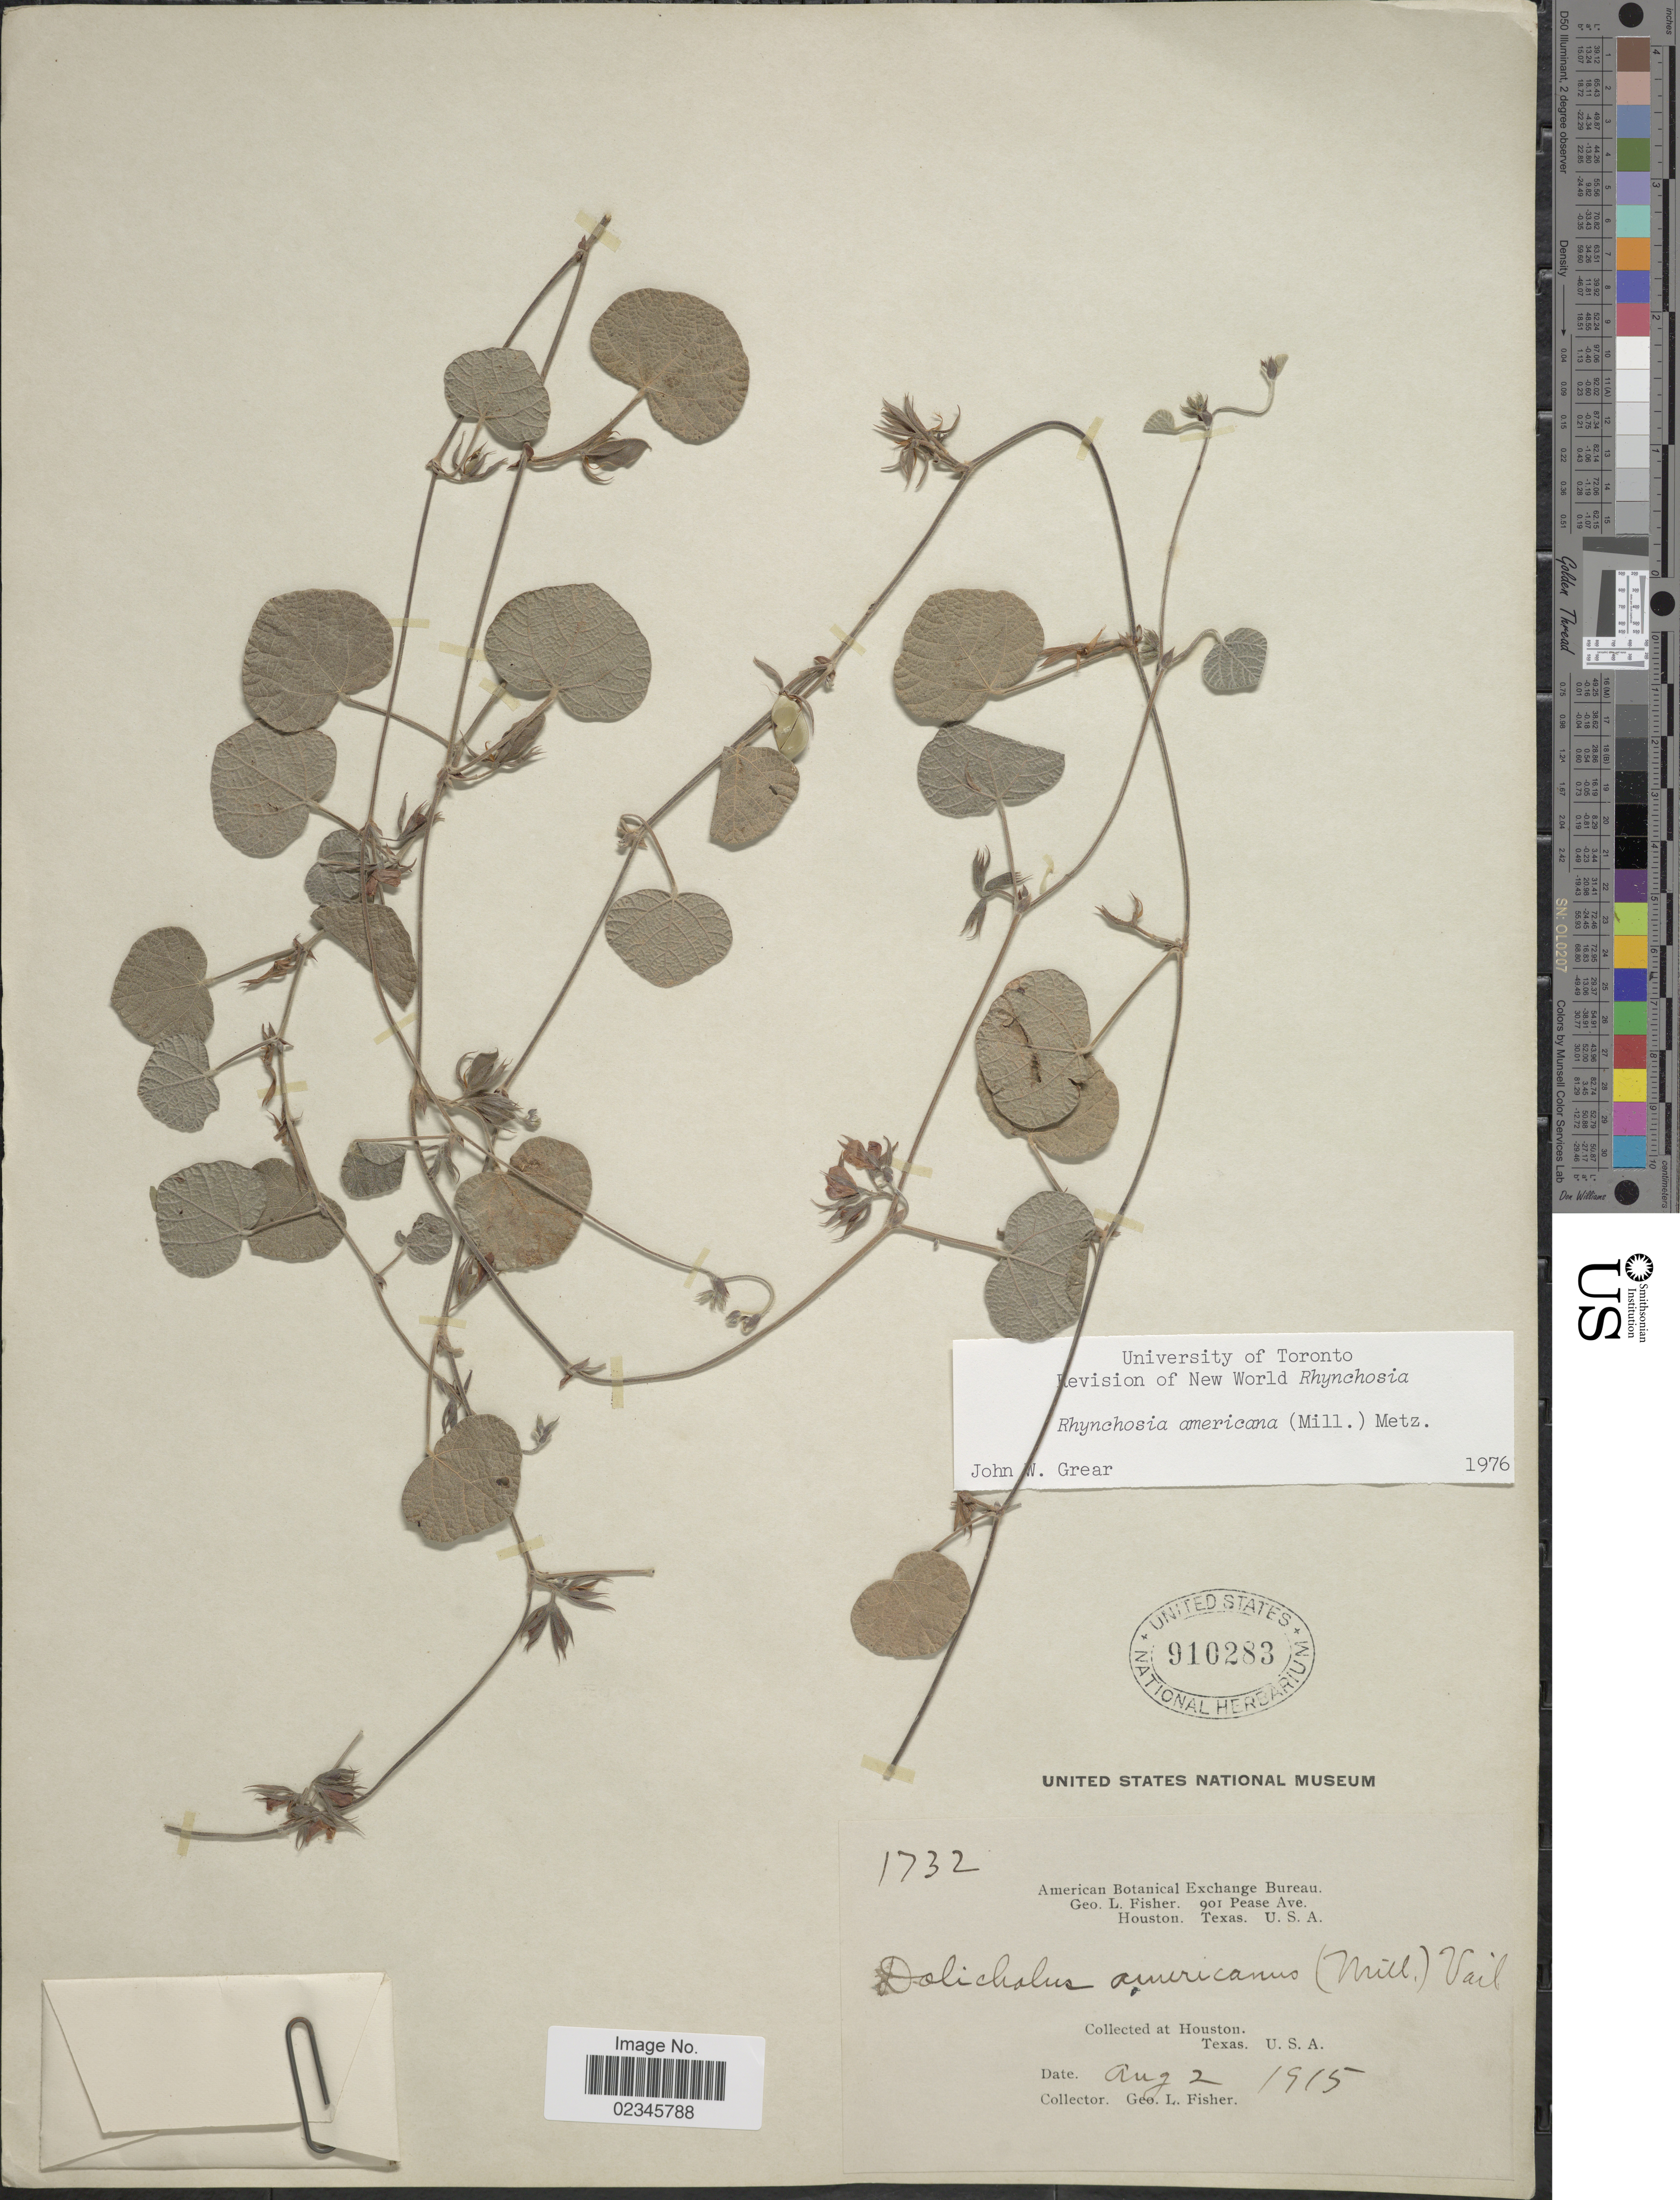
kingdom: Plantae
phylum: Tracheophyta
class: Magnoliopsida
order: Fabales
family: Fabaceae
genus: Rhynchosia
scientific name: Rhynchosia americana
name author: (Mill.) Metz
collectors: G. L. Fisher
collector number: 1732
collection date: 1915-08-02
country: United States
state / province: Texas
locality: At Houston.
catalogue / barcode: US 910283